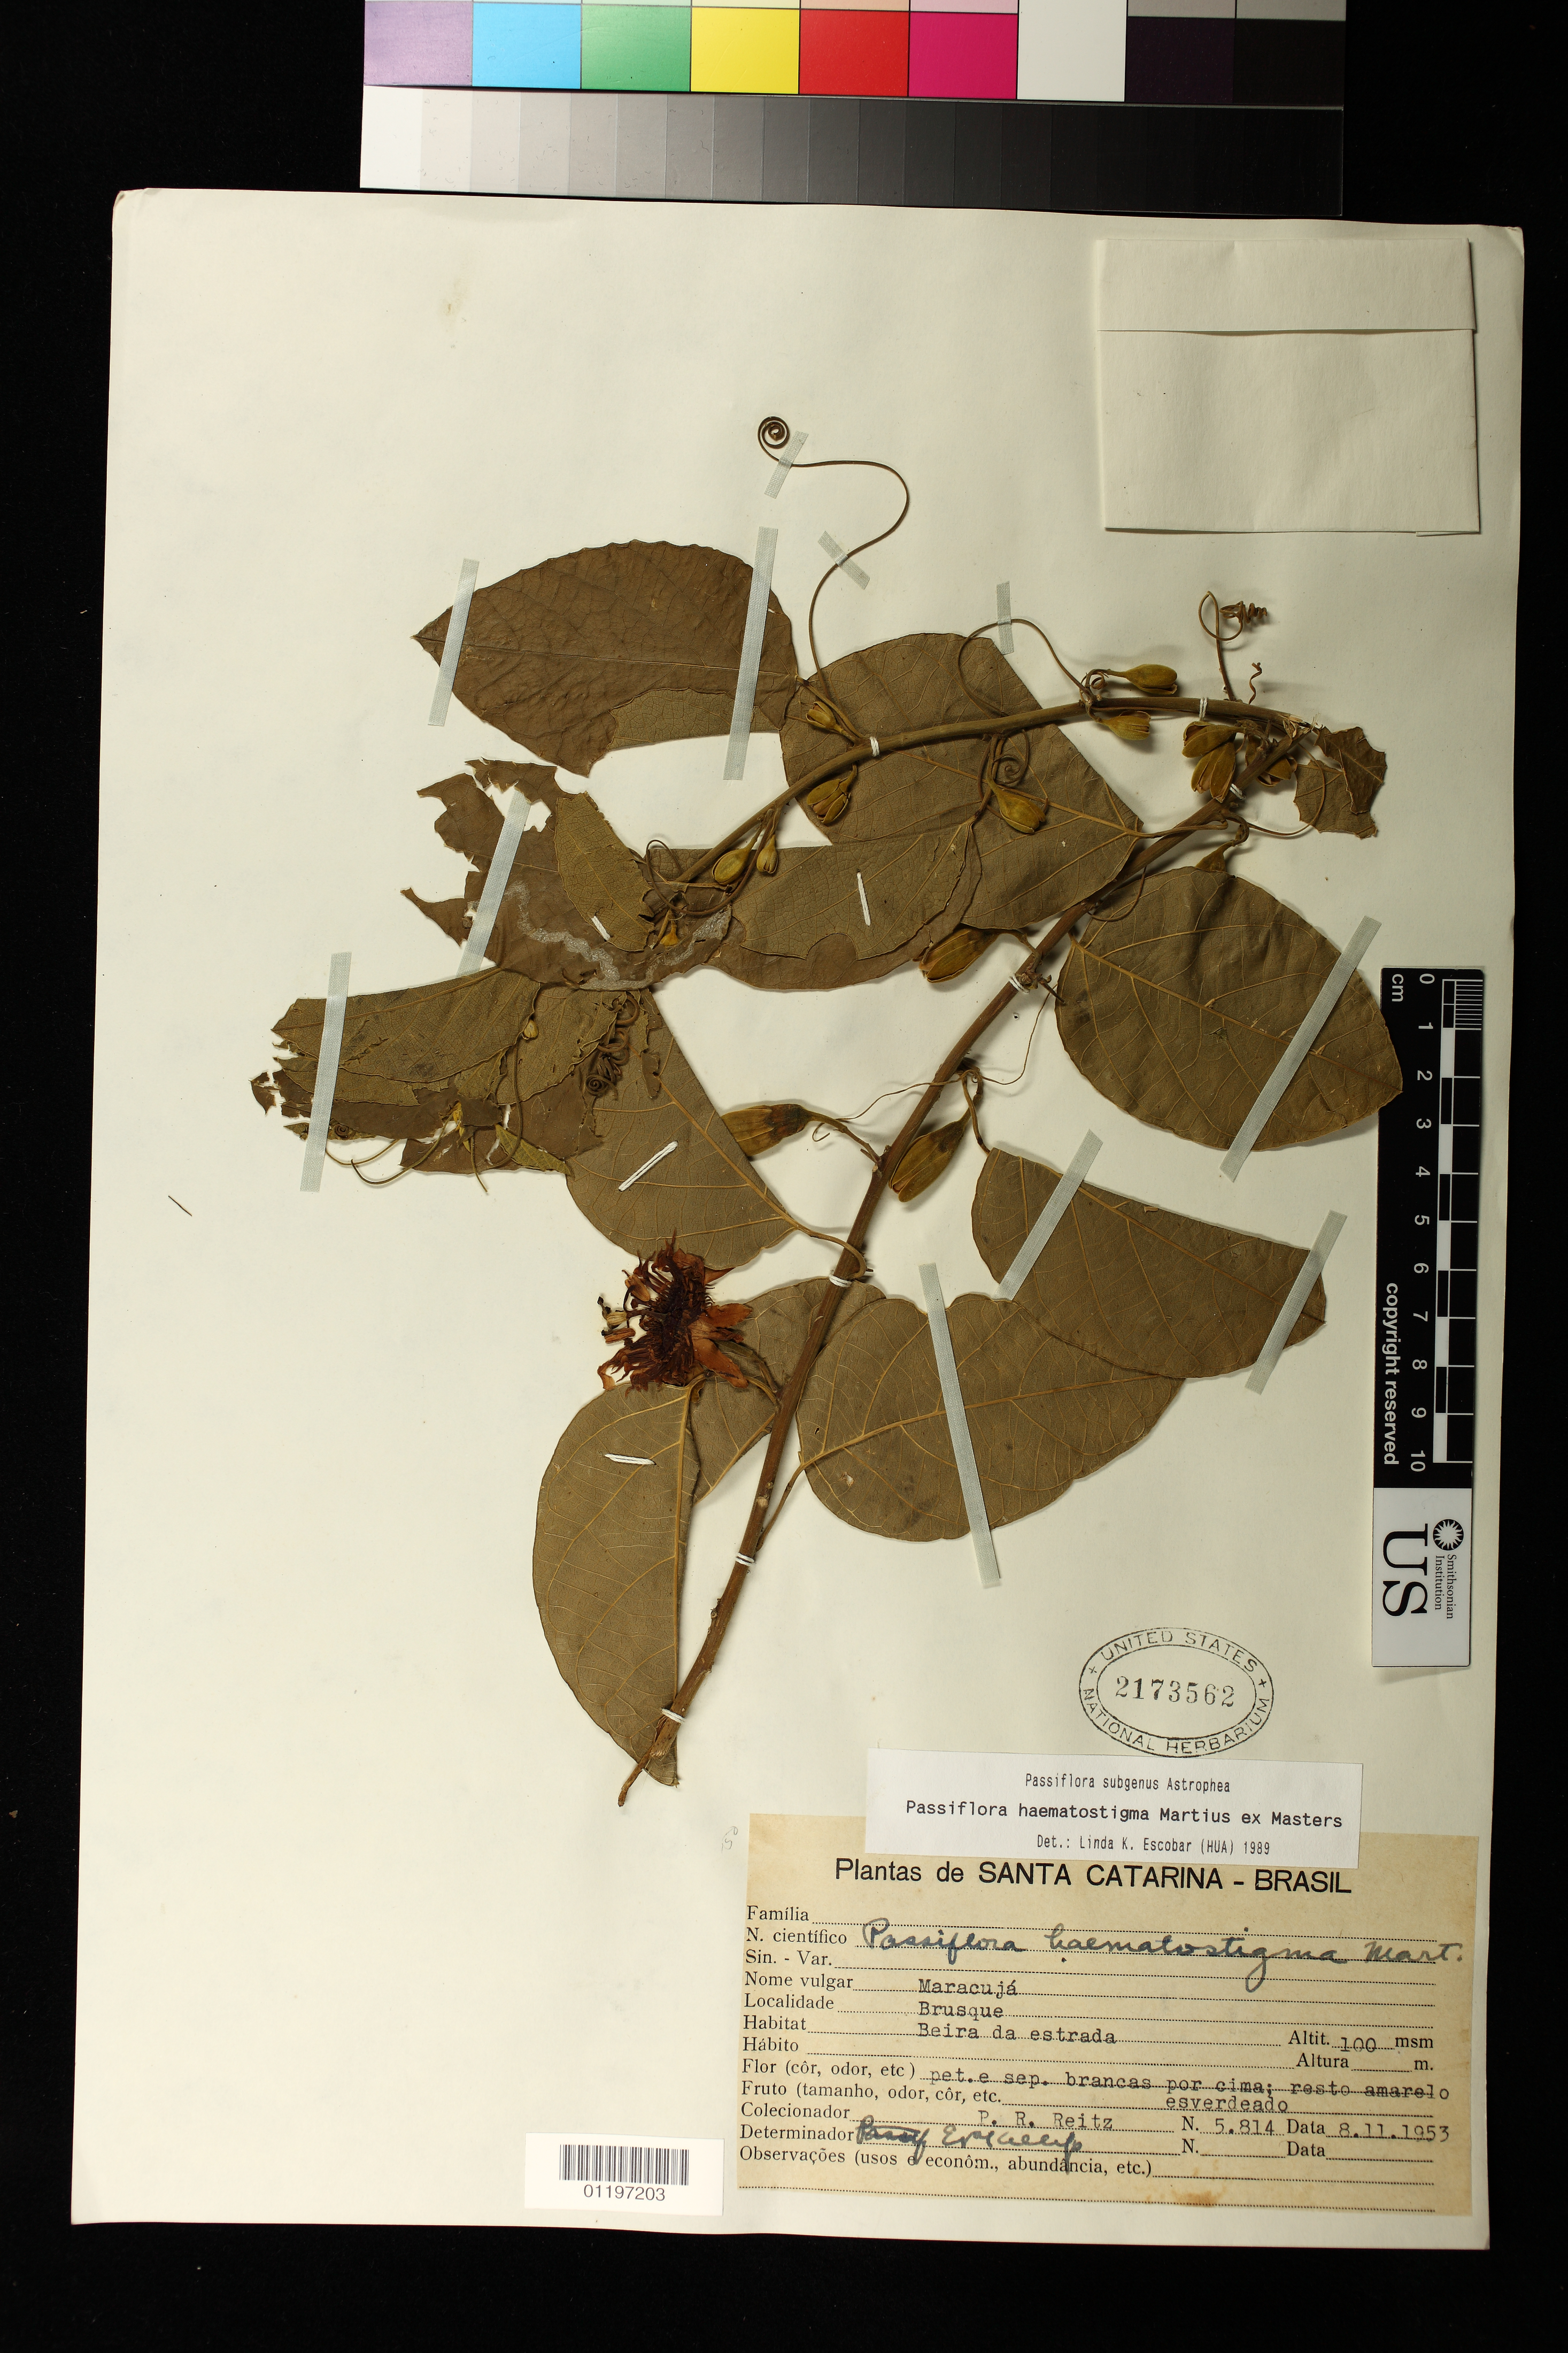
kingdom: Plantae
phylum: Tracheophyta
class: Magnoliopsida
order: Malpighiales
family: Passifloraceae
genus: Passiflora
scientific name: Passiflora haematostigma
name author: Mart. ex Mast.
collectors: R. Reitz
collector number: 5814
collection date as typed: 11 Aug 1953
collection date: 1953-08-11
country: Brazil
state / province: Santa Catarina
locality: Santa Catarina: Brusque. Beira da estrada.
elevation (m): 100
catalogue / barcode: US 2173562